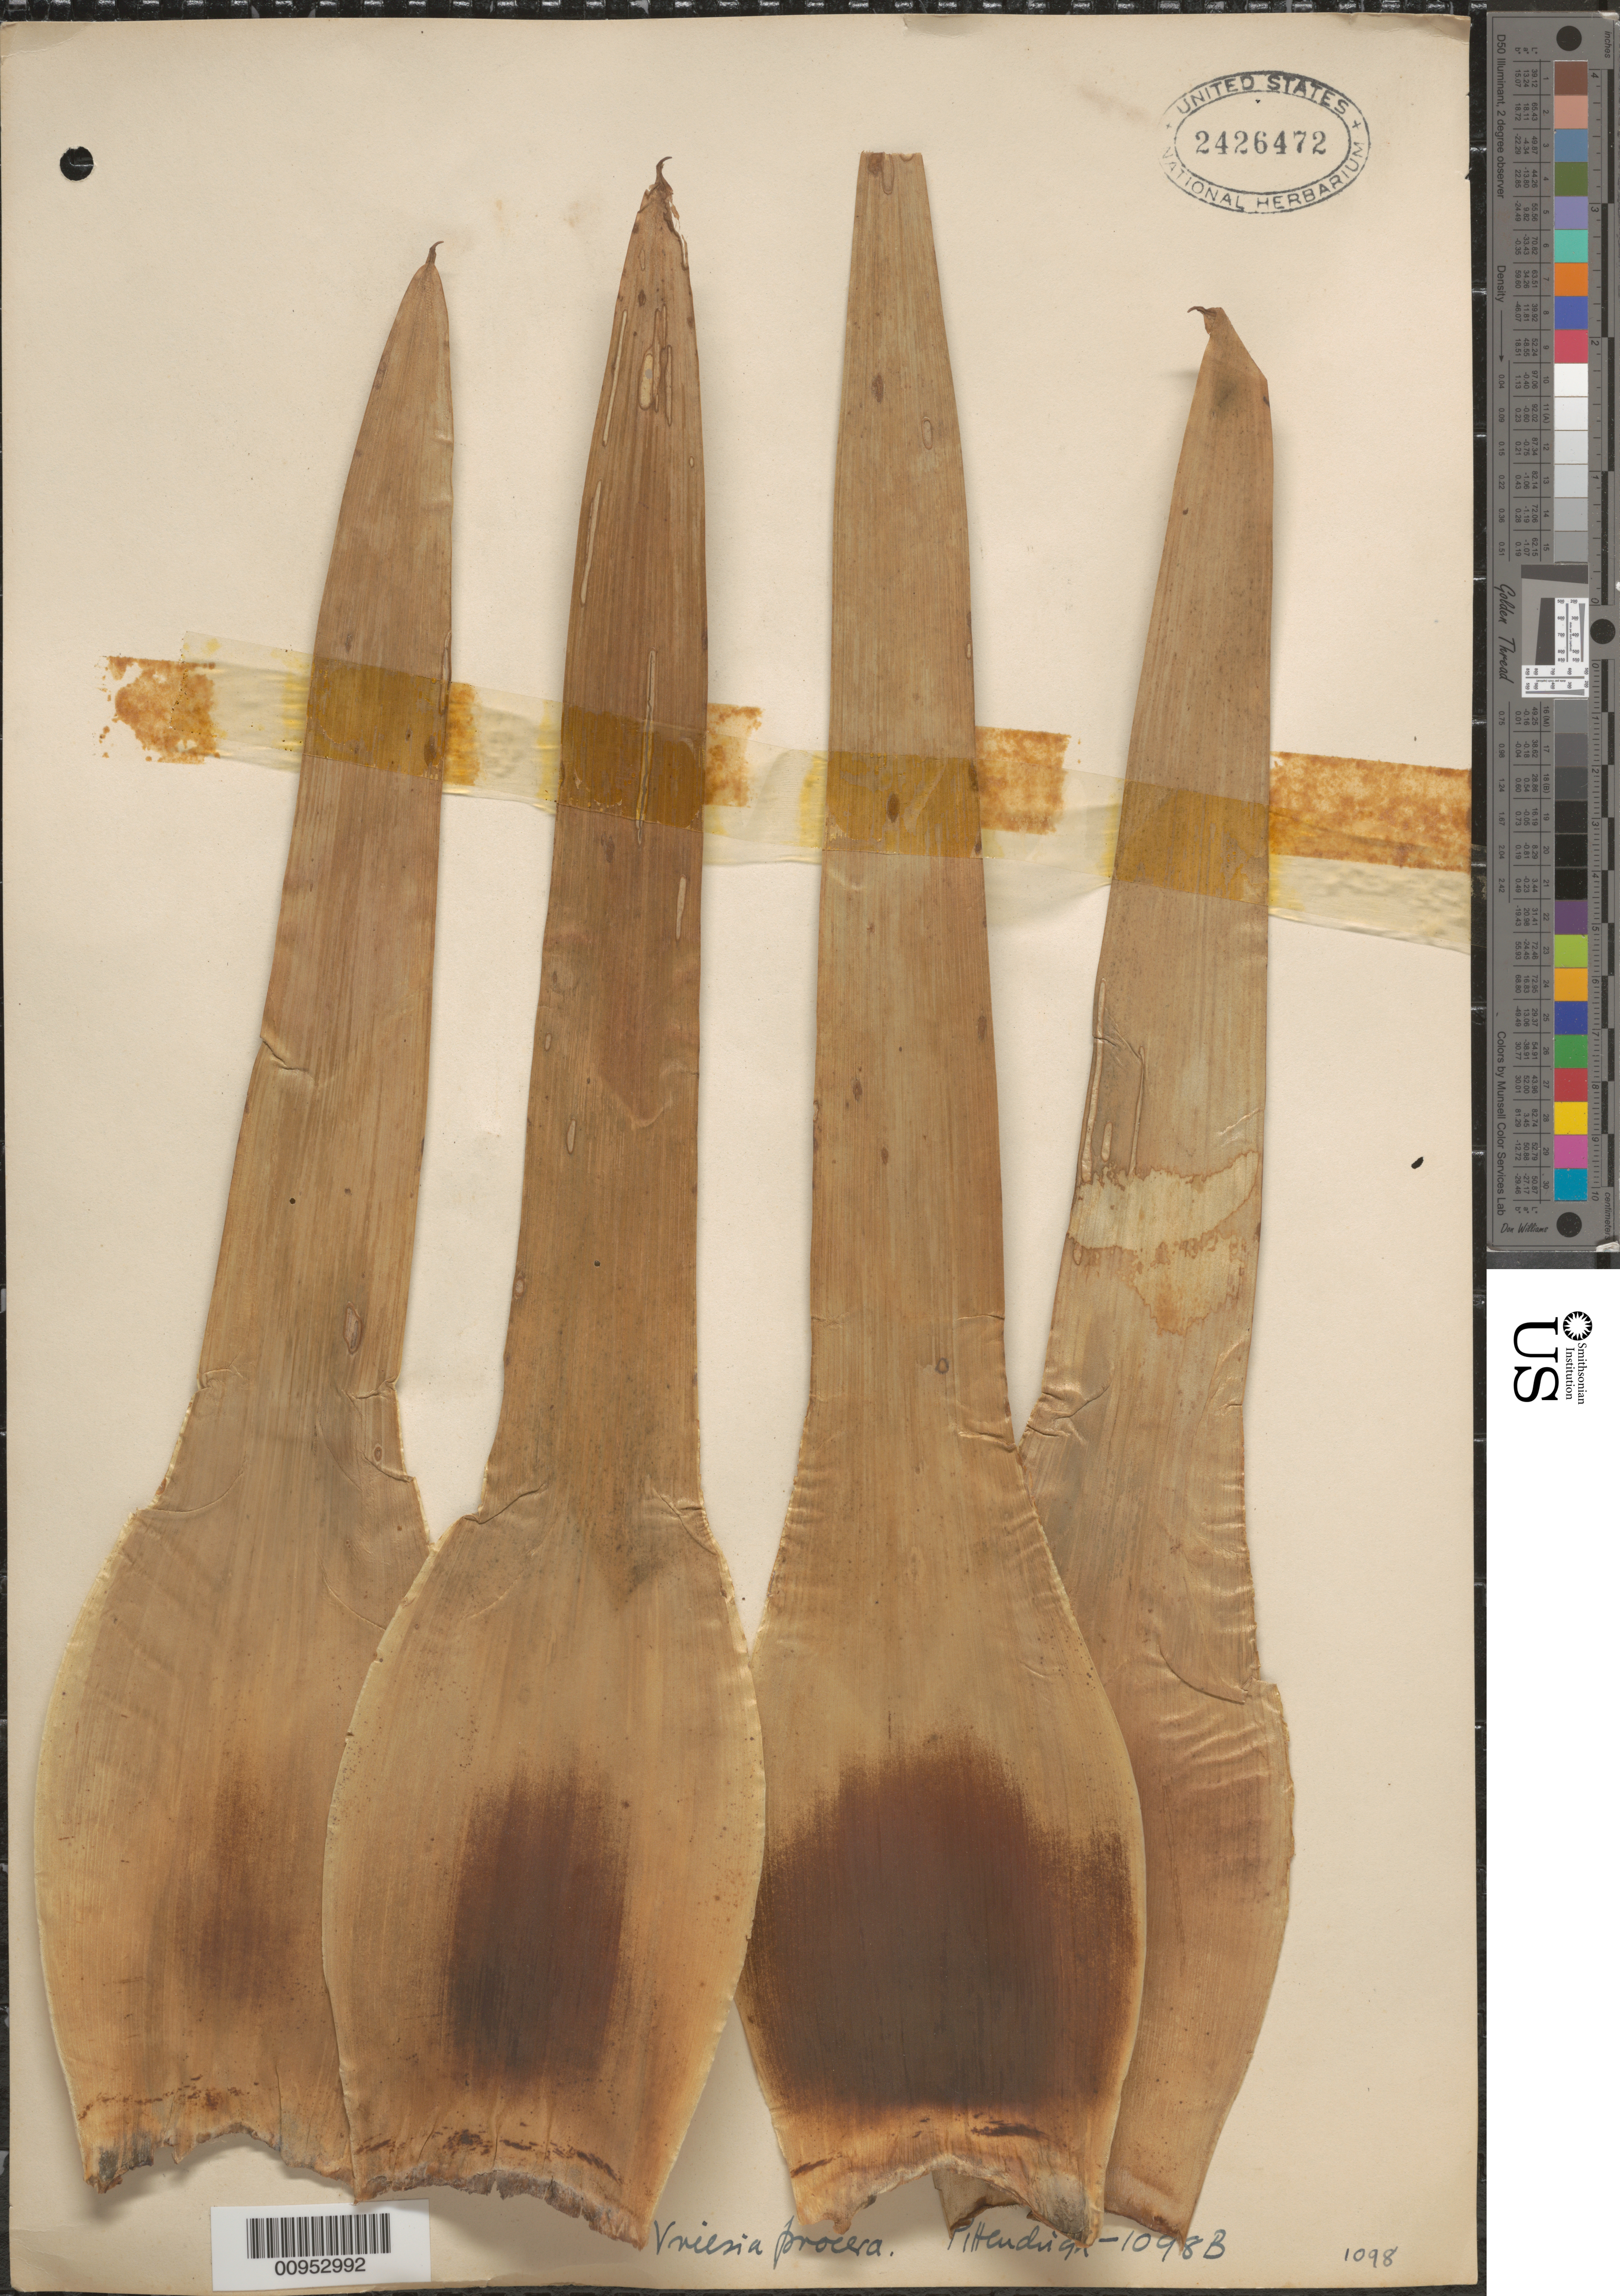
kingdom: Plantae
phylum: Tracheophyta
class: Liliopsida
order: Poales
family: Bromeliaceae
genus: Vriesea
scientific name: Vriesea procera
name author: (Mart. ex Schult. & Schult. f.) Wittm.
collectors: C. S. Pittendrigh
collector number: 1098B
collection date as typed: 1944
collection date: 1944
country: Trinidad and Tobago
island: Trinidad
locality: Tamana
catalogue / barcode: US 2426472